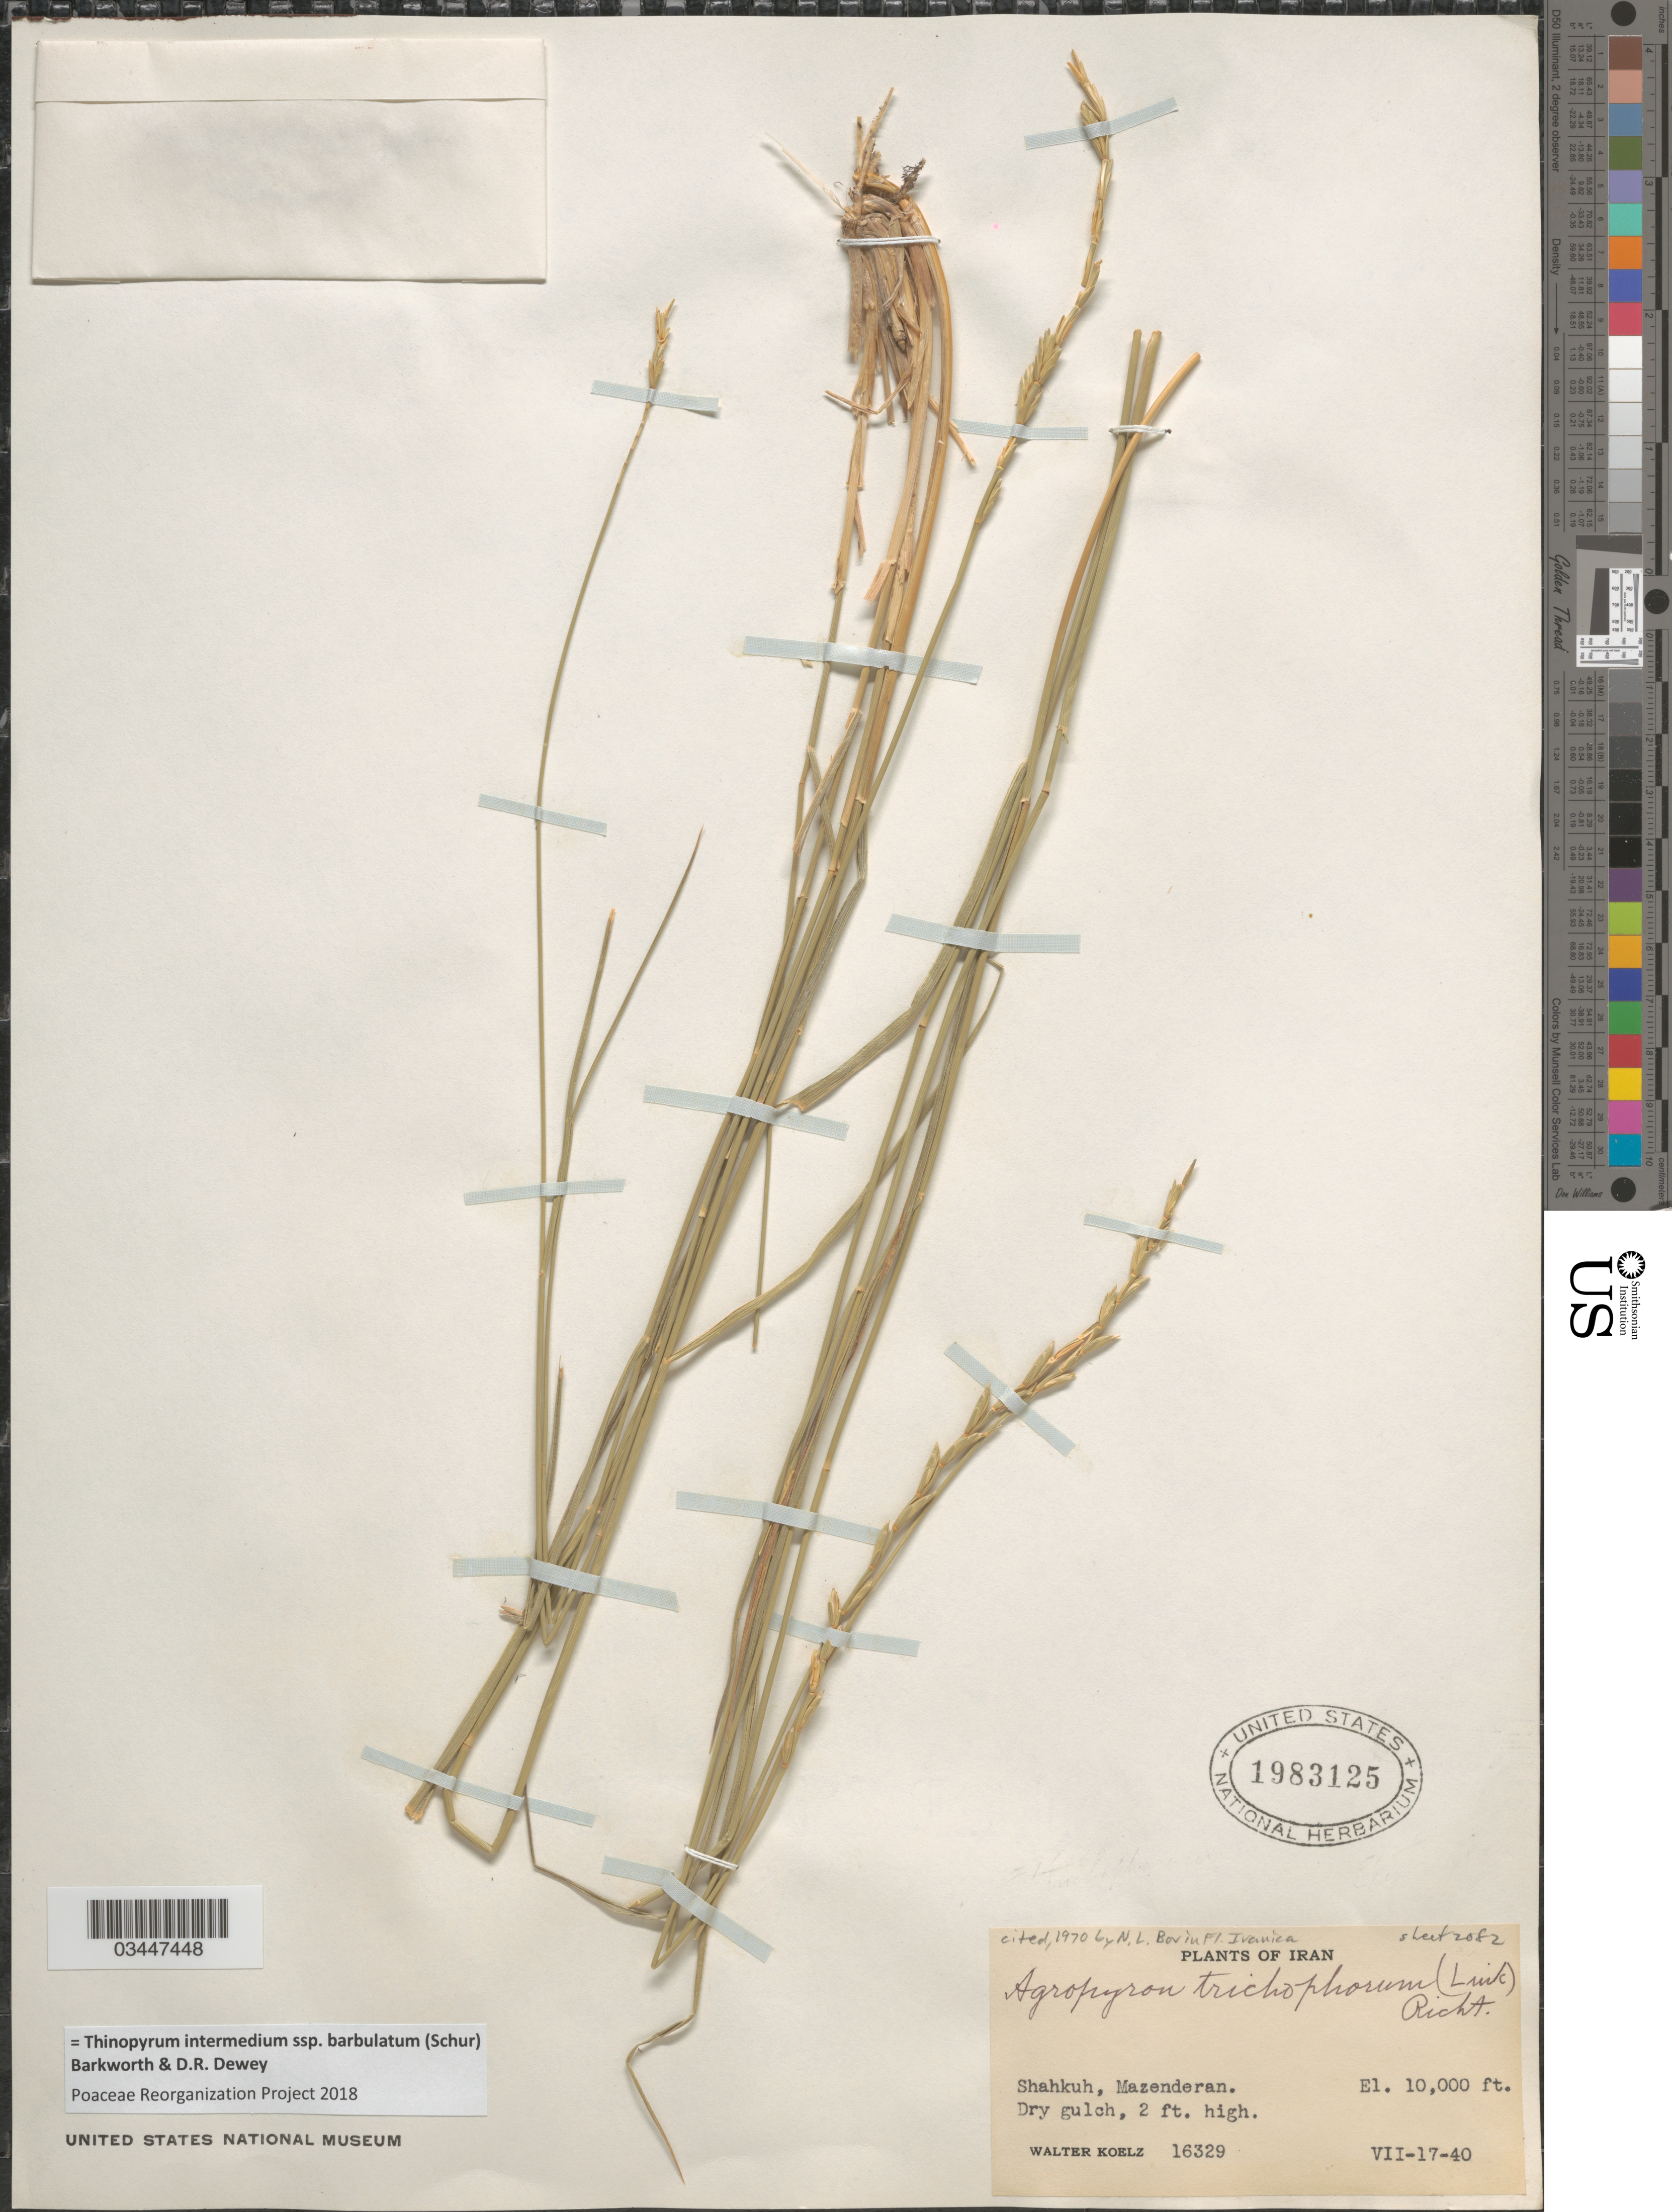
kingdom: Plantae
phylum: Tracheophyta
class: Liliopsida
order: Poales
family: Poaceae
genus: Thinopyrum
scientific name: Thinopyrum intermedium subsp. barbulatum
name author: (Schur) Barkworth & Dewey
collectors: W. N. Koelz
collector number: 16329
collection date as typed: Transcribed d/m/y: 17/7/40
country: Iran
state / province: Mazandaran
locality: Shahkuh, Mazenderan.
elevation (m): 3048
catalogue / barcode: US 1983125